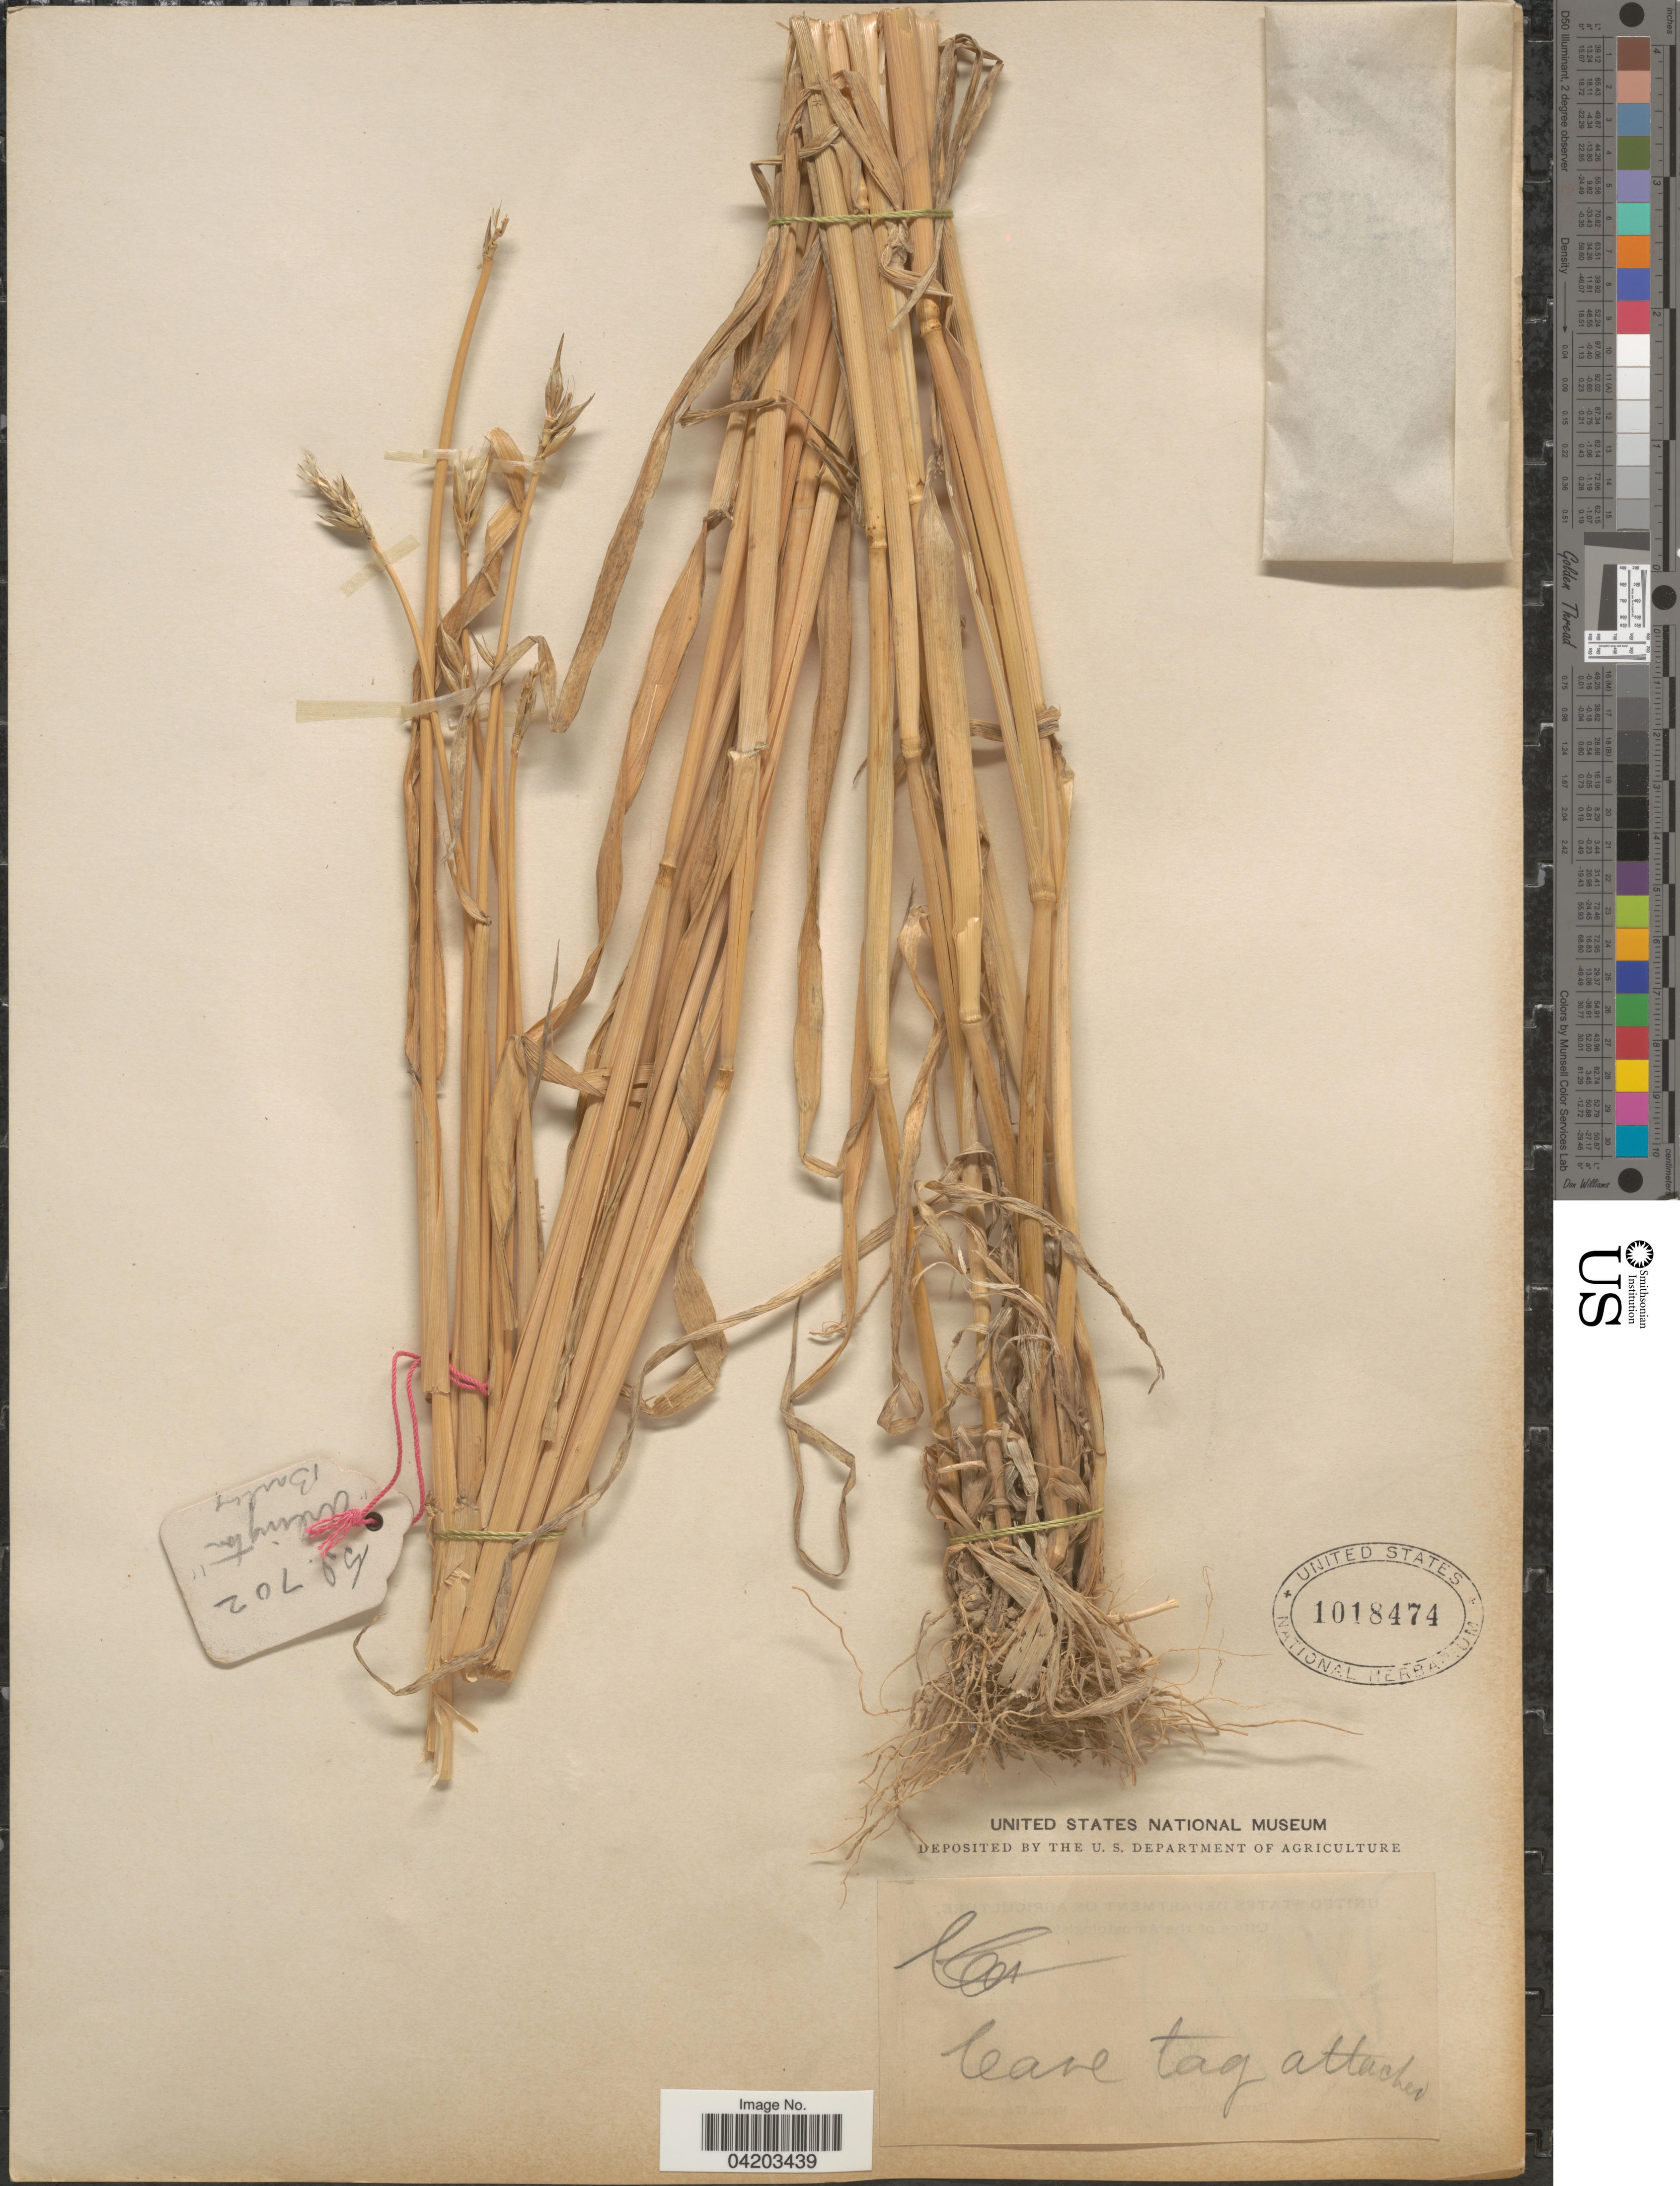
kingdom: Plantae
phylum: Tracheophyta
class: Liliopsida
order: Poales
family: Poaceae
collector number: GI702*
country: United States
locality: Arlington.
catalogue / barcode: US 1018474